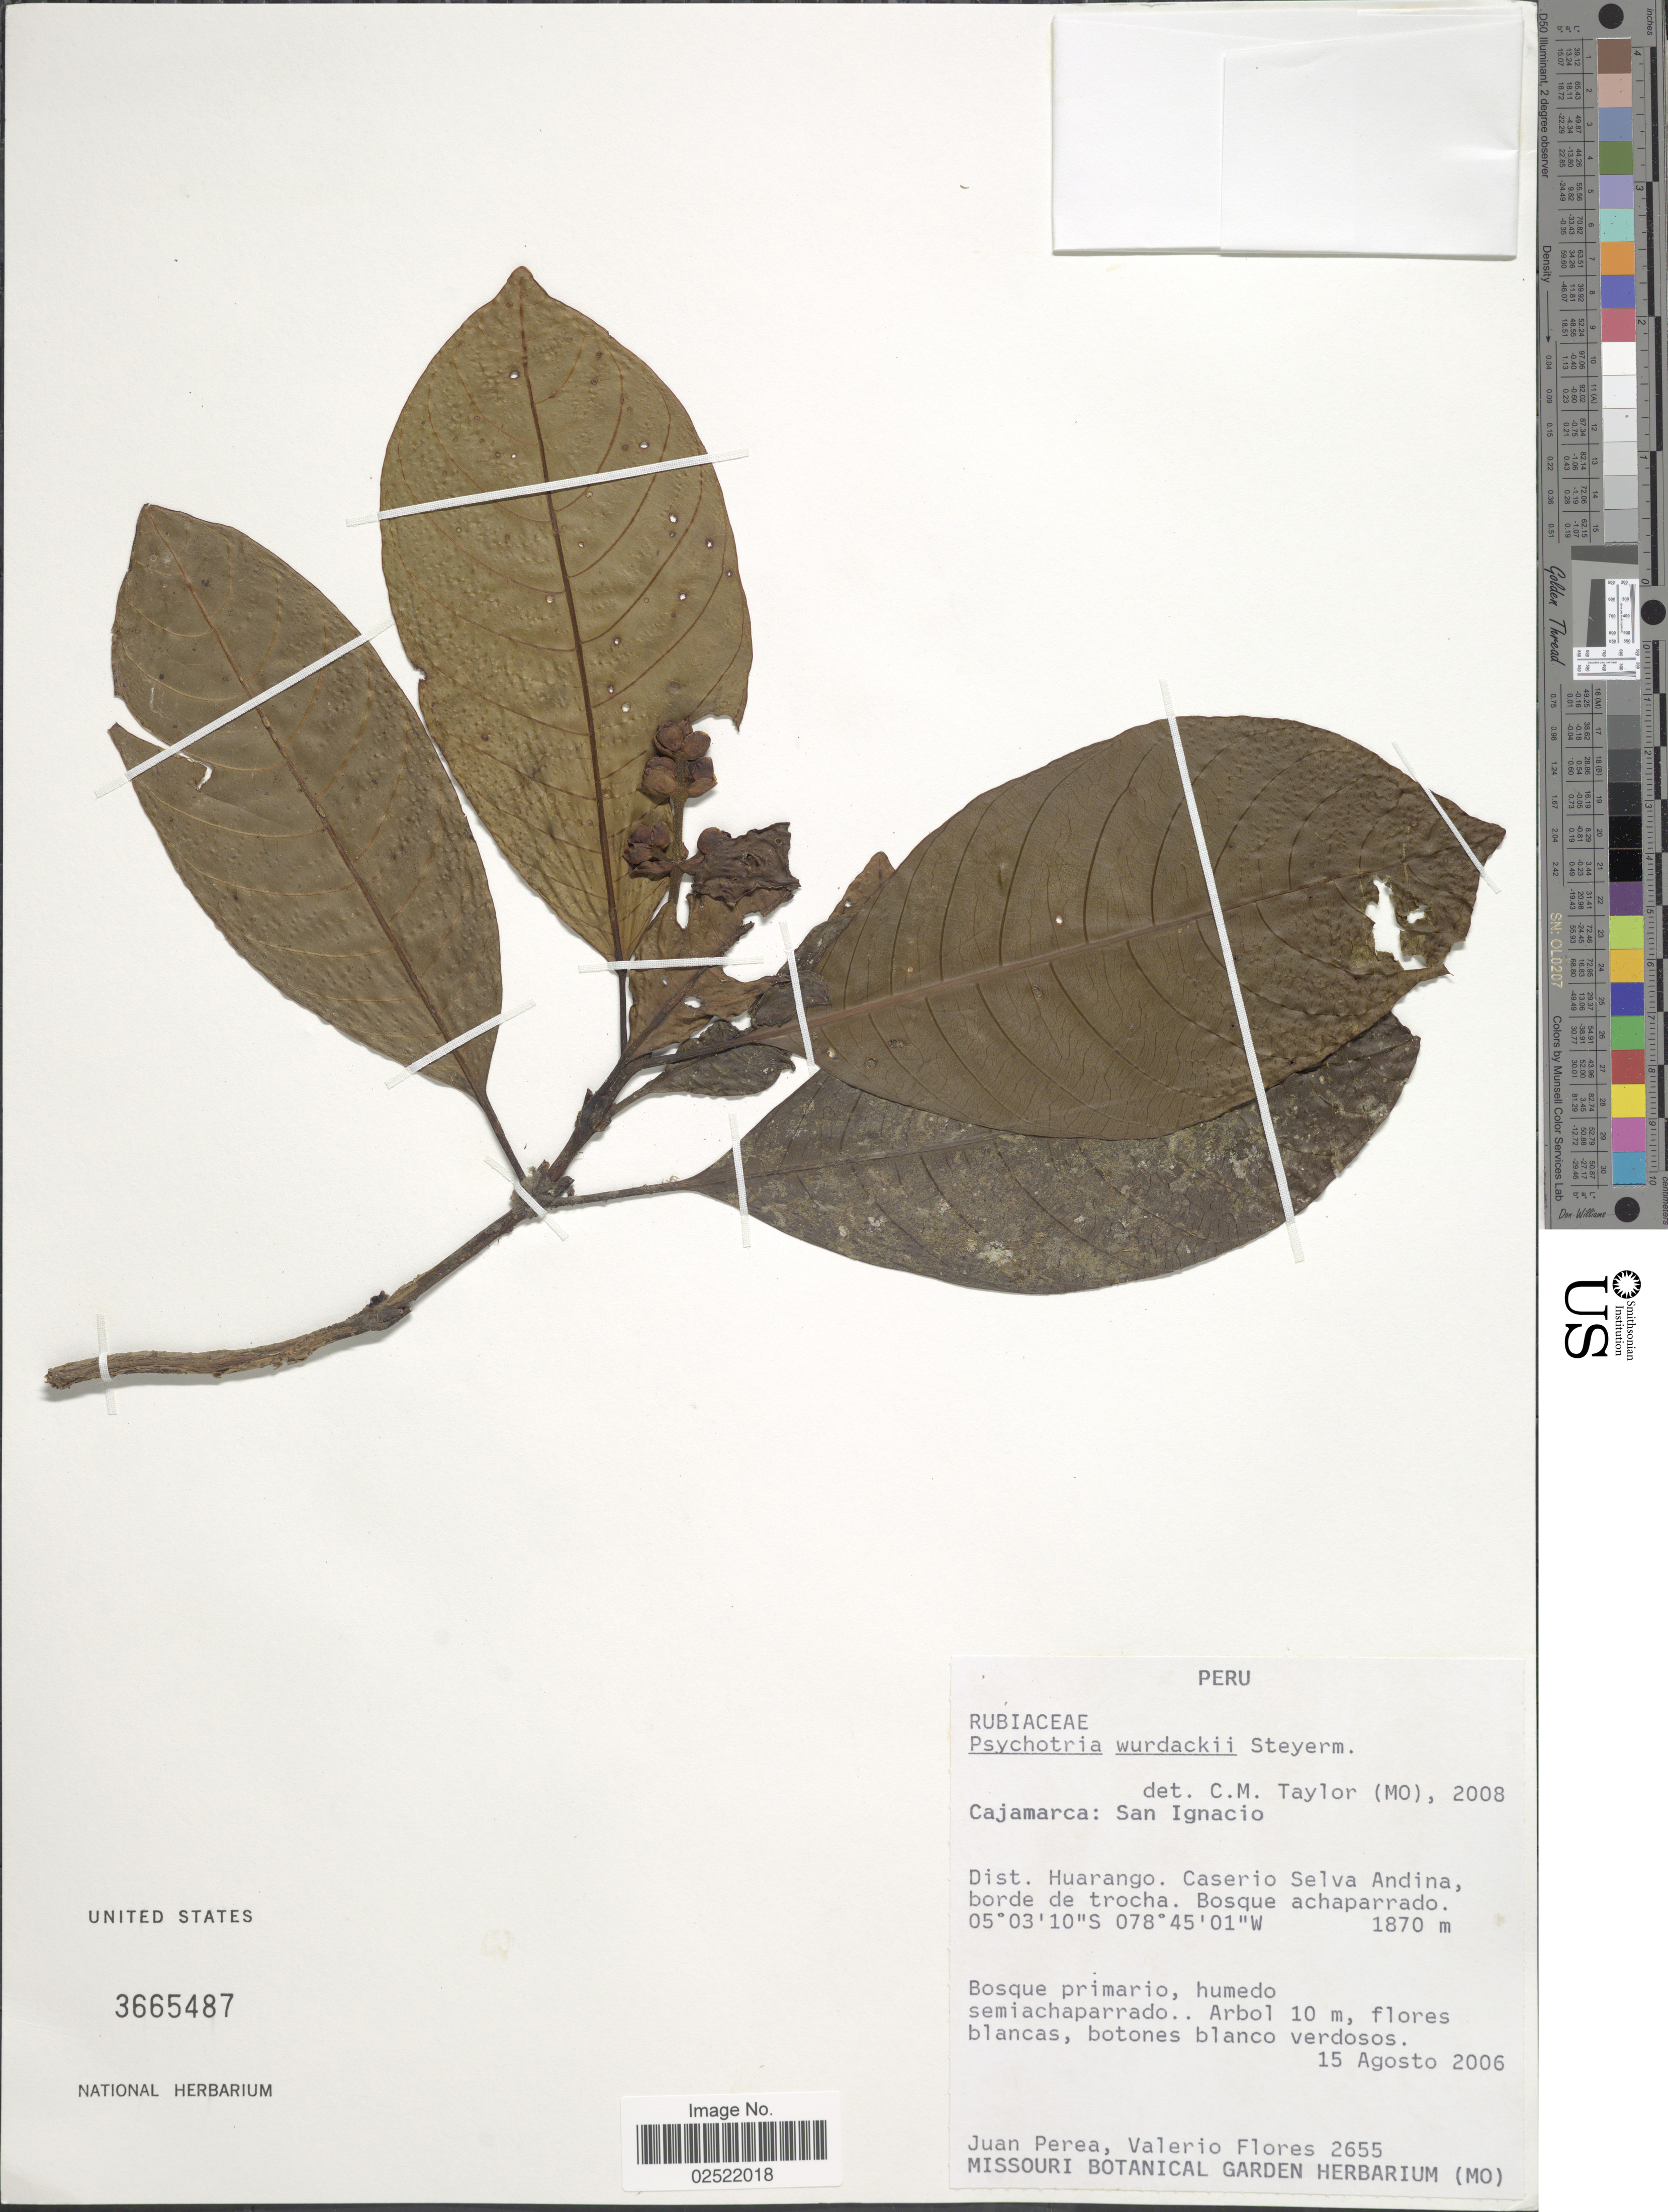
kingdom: Plantae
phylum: Tracheophyta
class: Magnoliopsida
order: Gentianales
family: Rubiaceae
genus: Psychotria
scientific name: Psychotria wurdackii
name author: Steyerm.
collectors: J. Perea & V. Flores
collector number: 2655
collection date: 2006-08-15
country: Peru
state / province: Cajamarca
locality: Cajamarca: San Ignacio. Dist. Huarango. Caserio Selva Andina, borde de trocha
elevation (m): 1870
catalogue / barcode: US 3665487